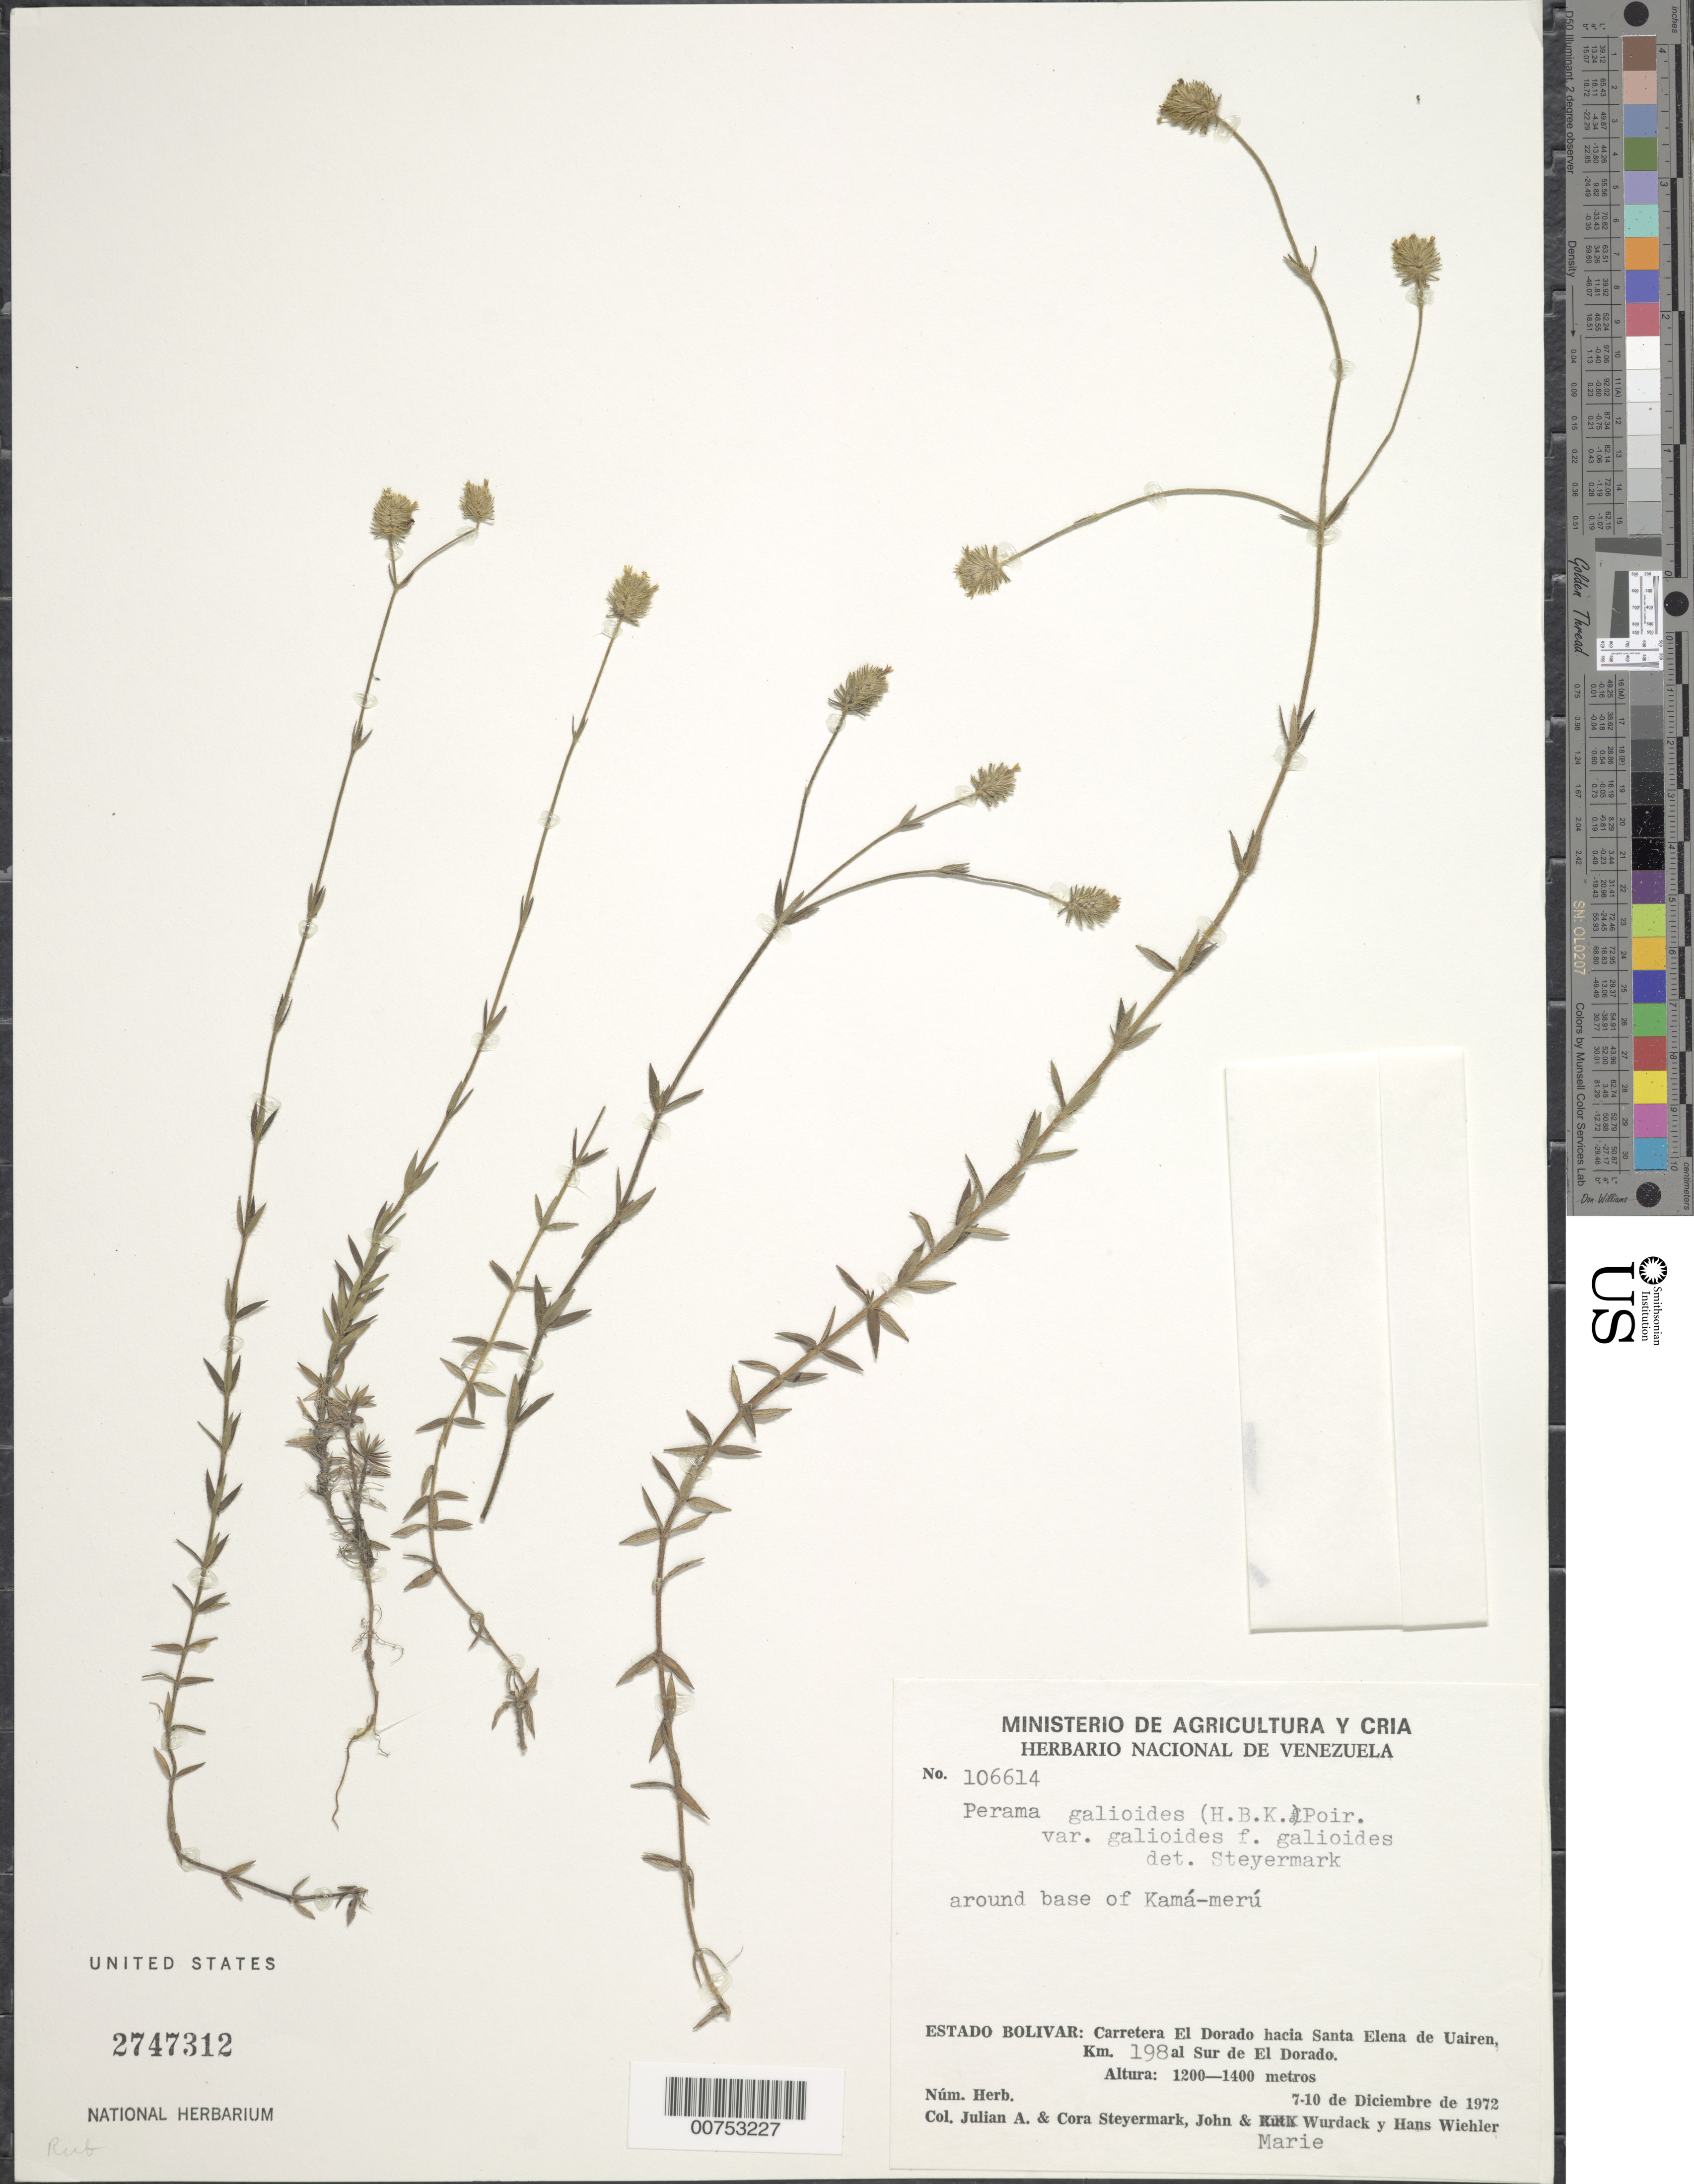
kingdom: Plantae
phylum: Tracheophyta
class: Magnoliopsida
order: Gentianales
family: Rubiaceae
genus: Perama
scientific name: Perama galioides f. galioides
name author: (Kunth) Poir.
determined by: Steyermark, Julian A., (VEN)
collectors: J. Steyermark, C. Steyermark, J. J. Wurdack & M. L. Wurdack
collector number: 106614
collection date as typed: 7-Dec-72 to 10-Dec-72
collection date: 1972-12-07/1972-12-10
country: Venezuela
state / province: Bolívar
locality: Carretera El Dorado hacia Santa Elena de Uarien, km 198 al Sur de El Dorado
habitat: Base of Kama-meru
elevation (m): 1200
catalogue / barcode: US 2747312